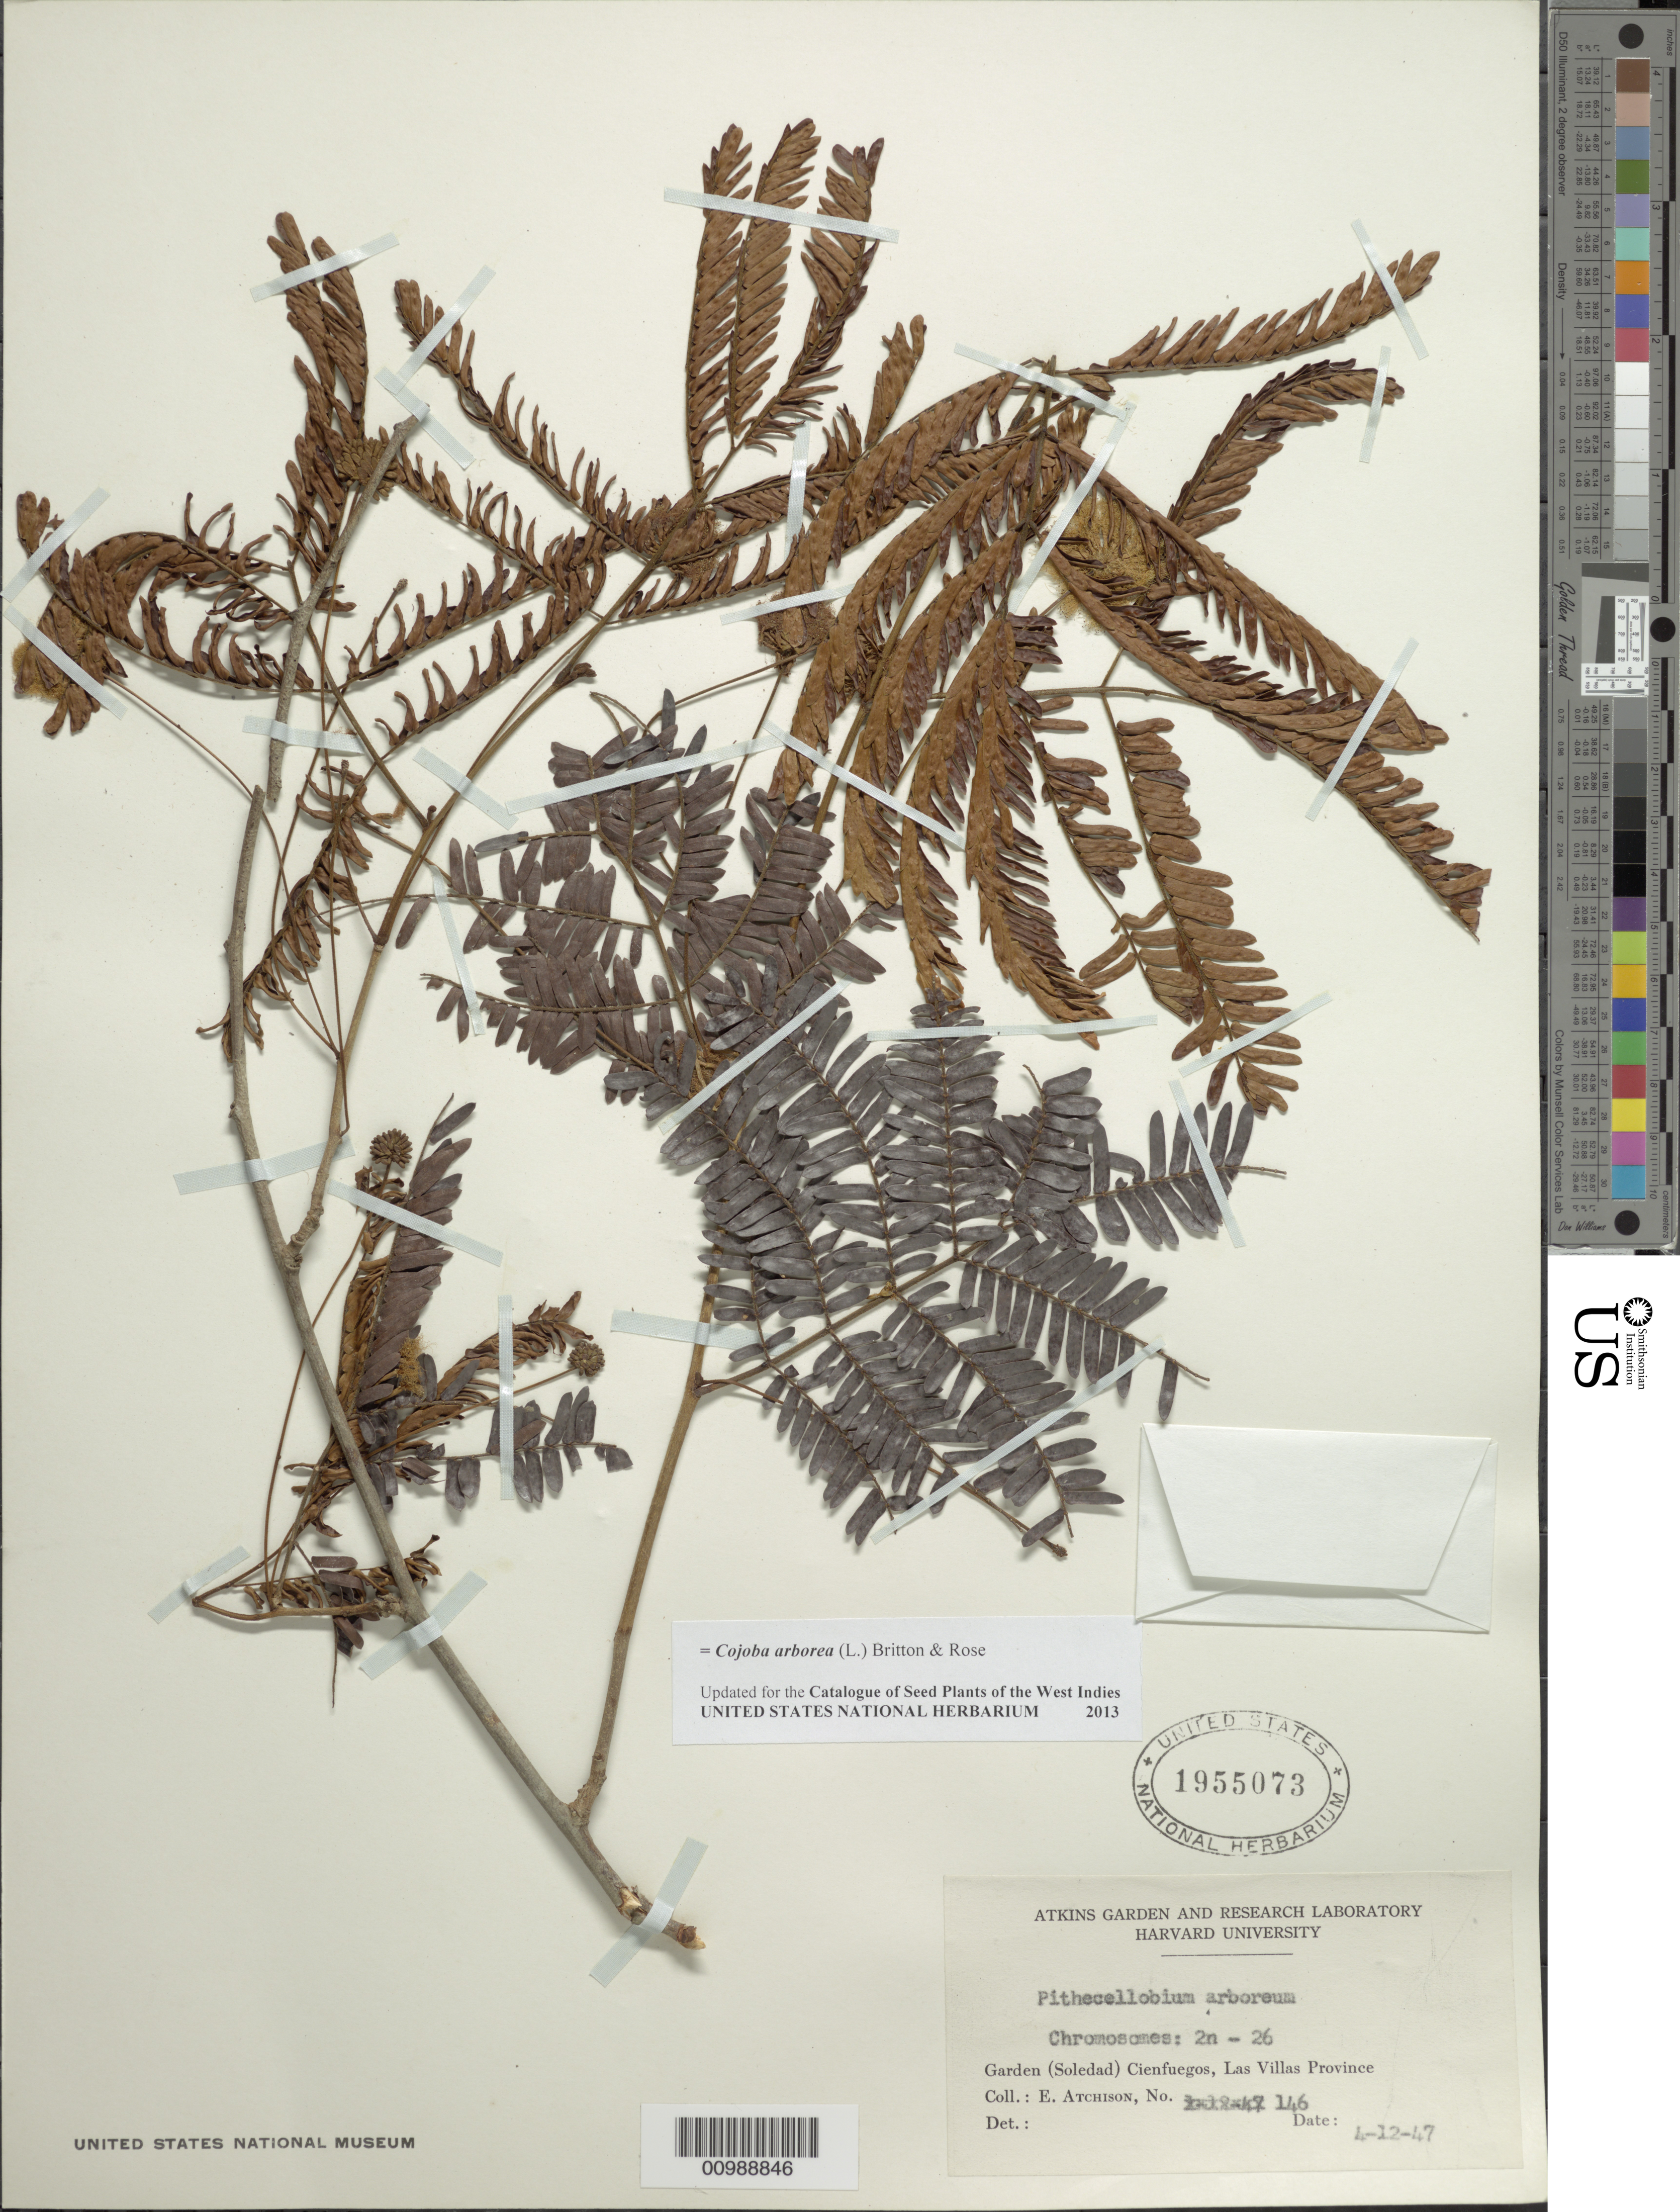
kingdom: Plantae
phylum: Tracheophyta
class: Magnoliopsida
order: Fabales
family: Fabaceae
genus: Cojoba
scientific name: Cojoba arborea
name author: (L.) Britton & Rose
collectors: E. Atchison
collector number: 146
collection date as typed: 12 Apr 1947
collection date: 1947-04-12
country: Cuba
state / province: Cienfuegos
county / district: Cienfuegos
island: Cuba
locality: Soledad Garden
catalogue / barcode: US 1955073